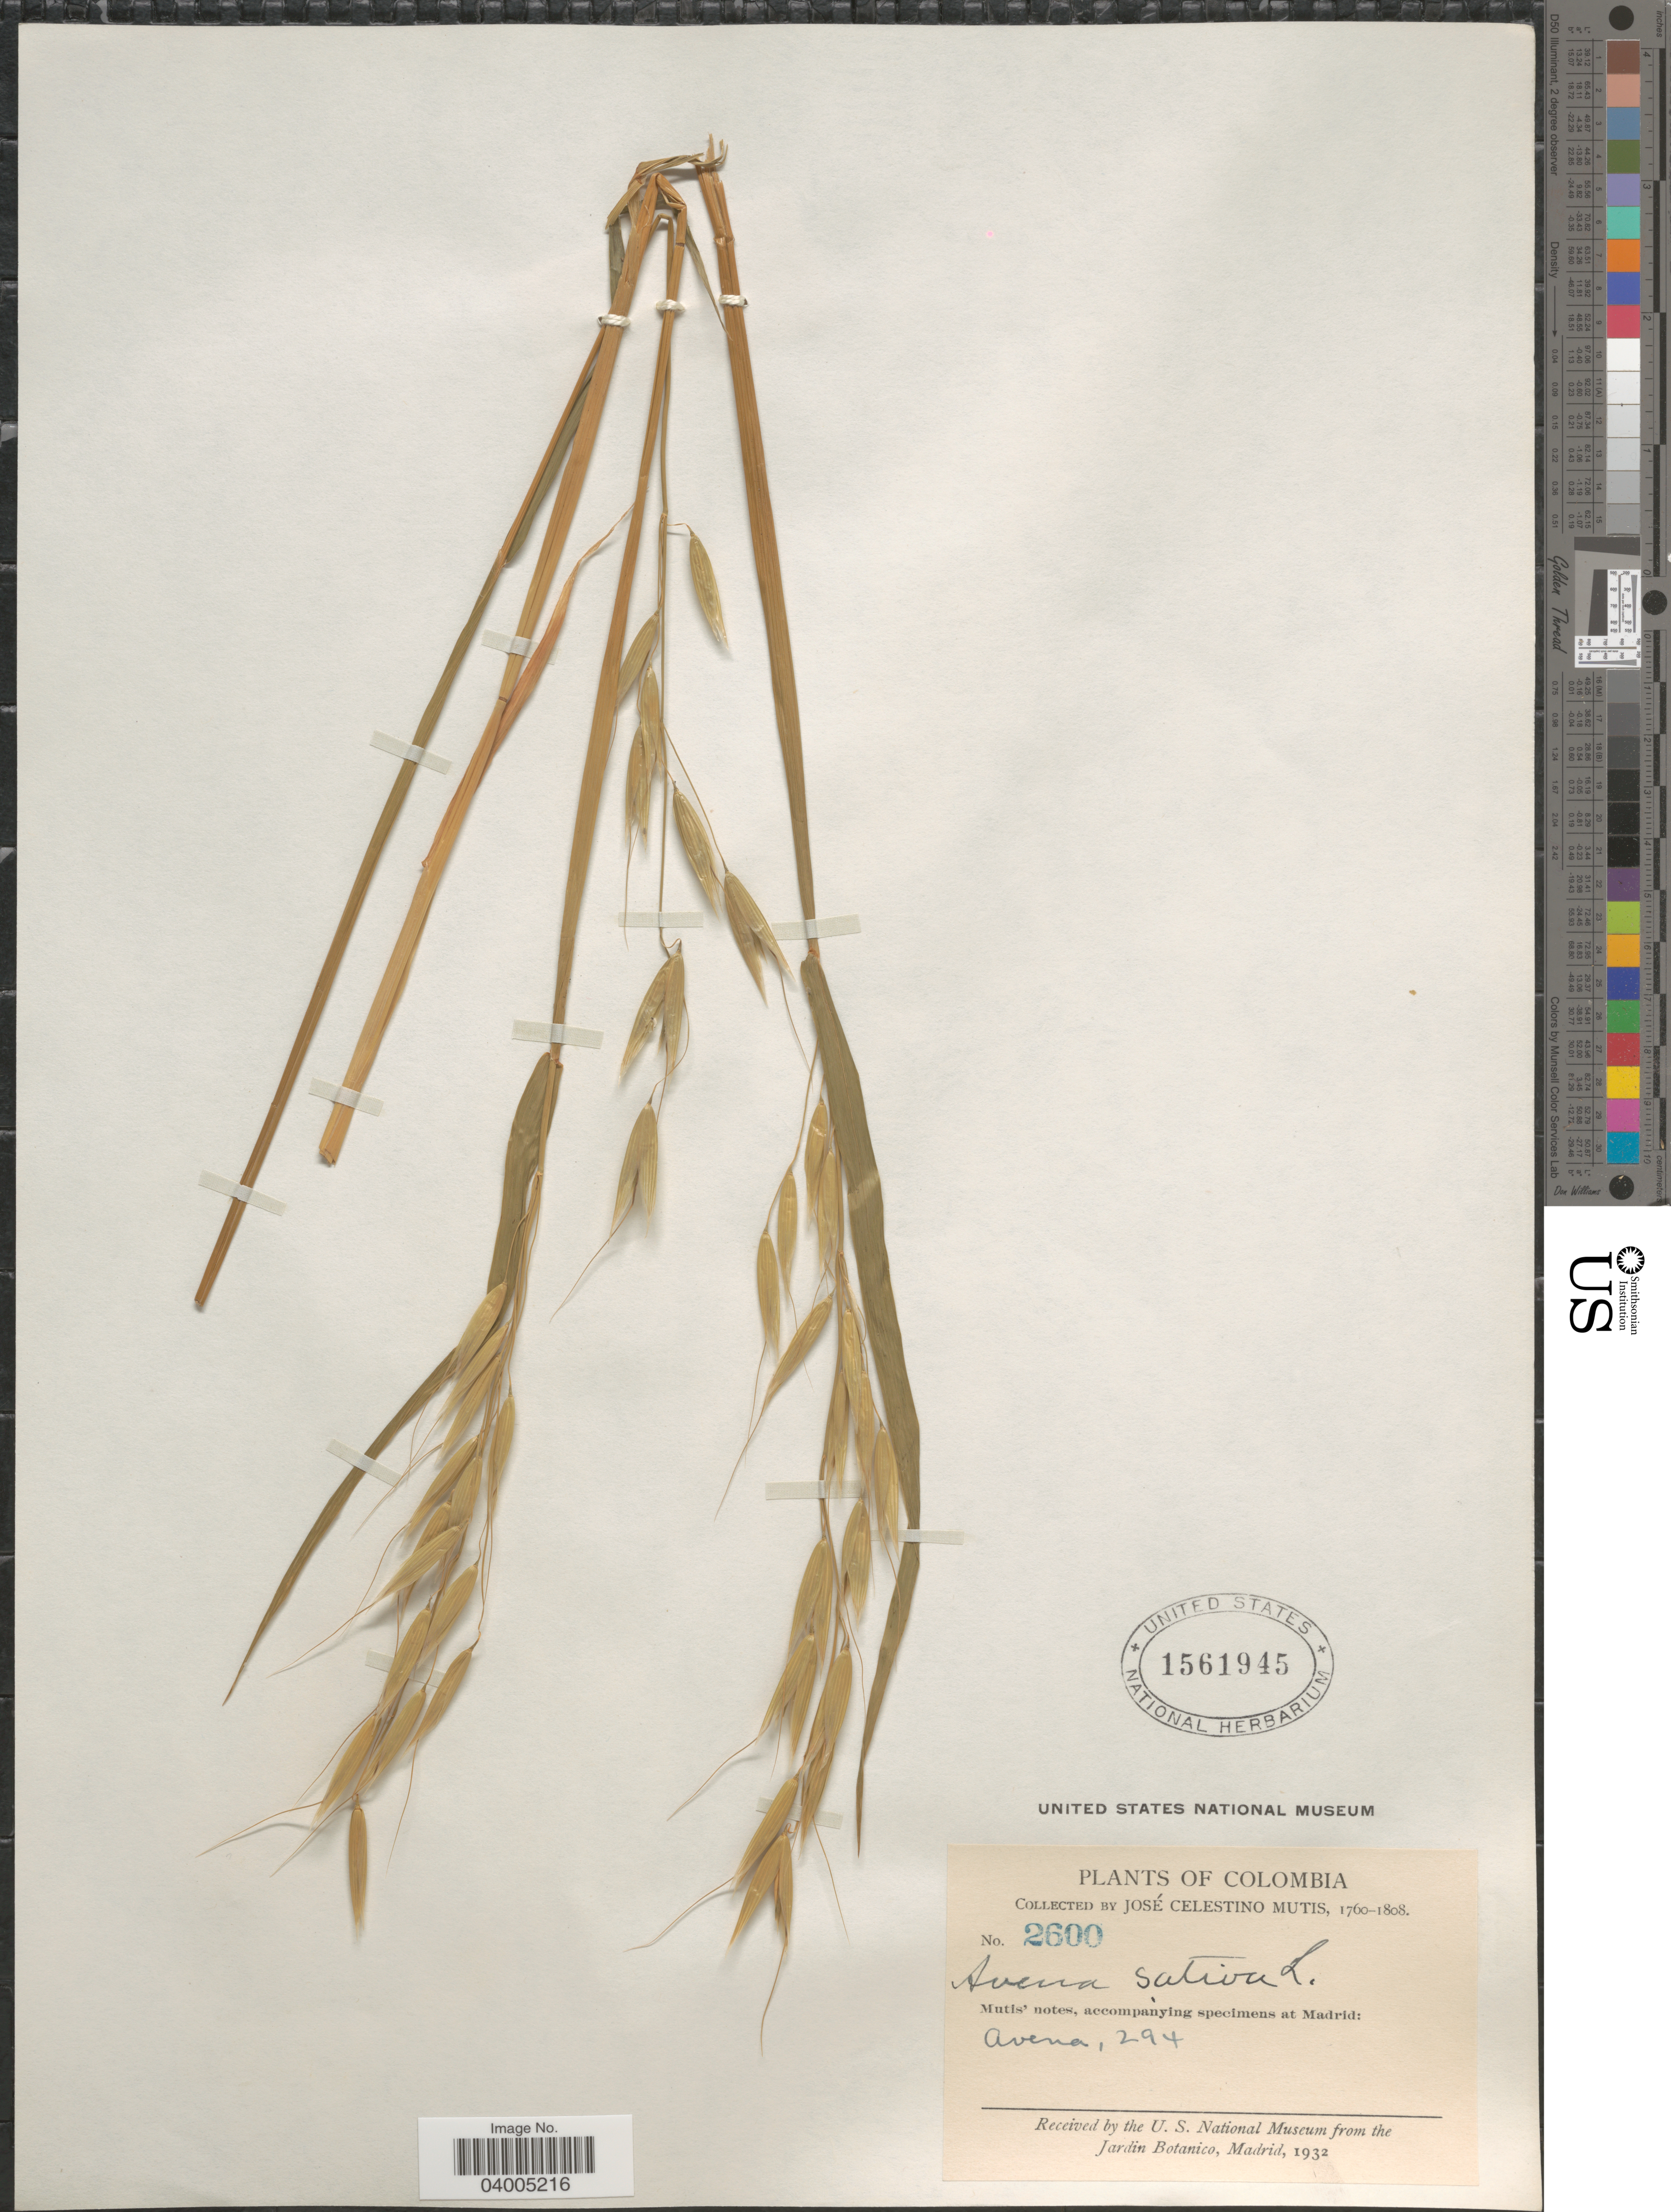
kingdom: Plantae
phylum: Tracheophyta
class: Liliopsida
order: Poales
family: Poaceae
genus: Avena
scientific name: Avena sativa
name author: L.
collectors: J. C. B. Mutis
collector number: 2600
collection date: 1760/1808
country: Colombia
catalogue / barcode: US 1561945